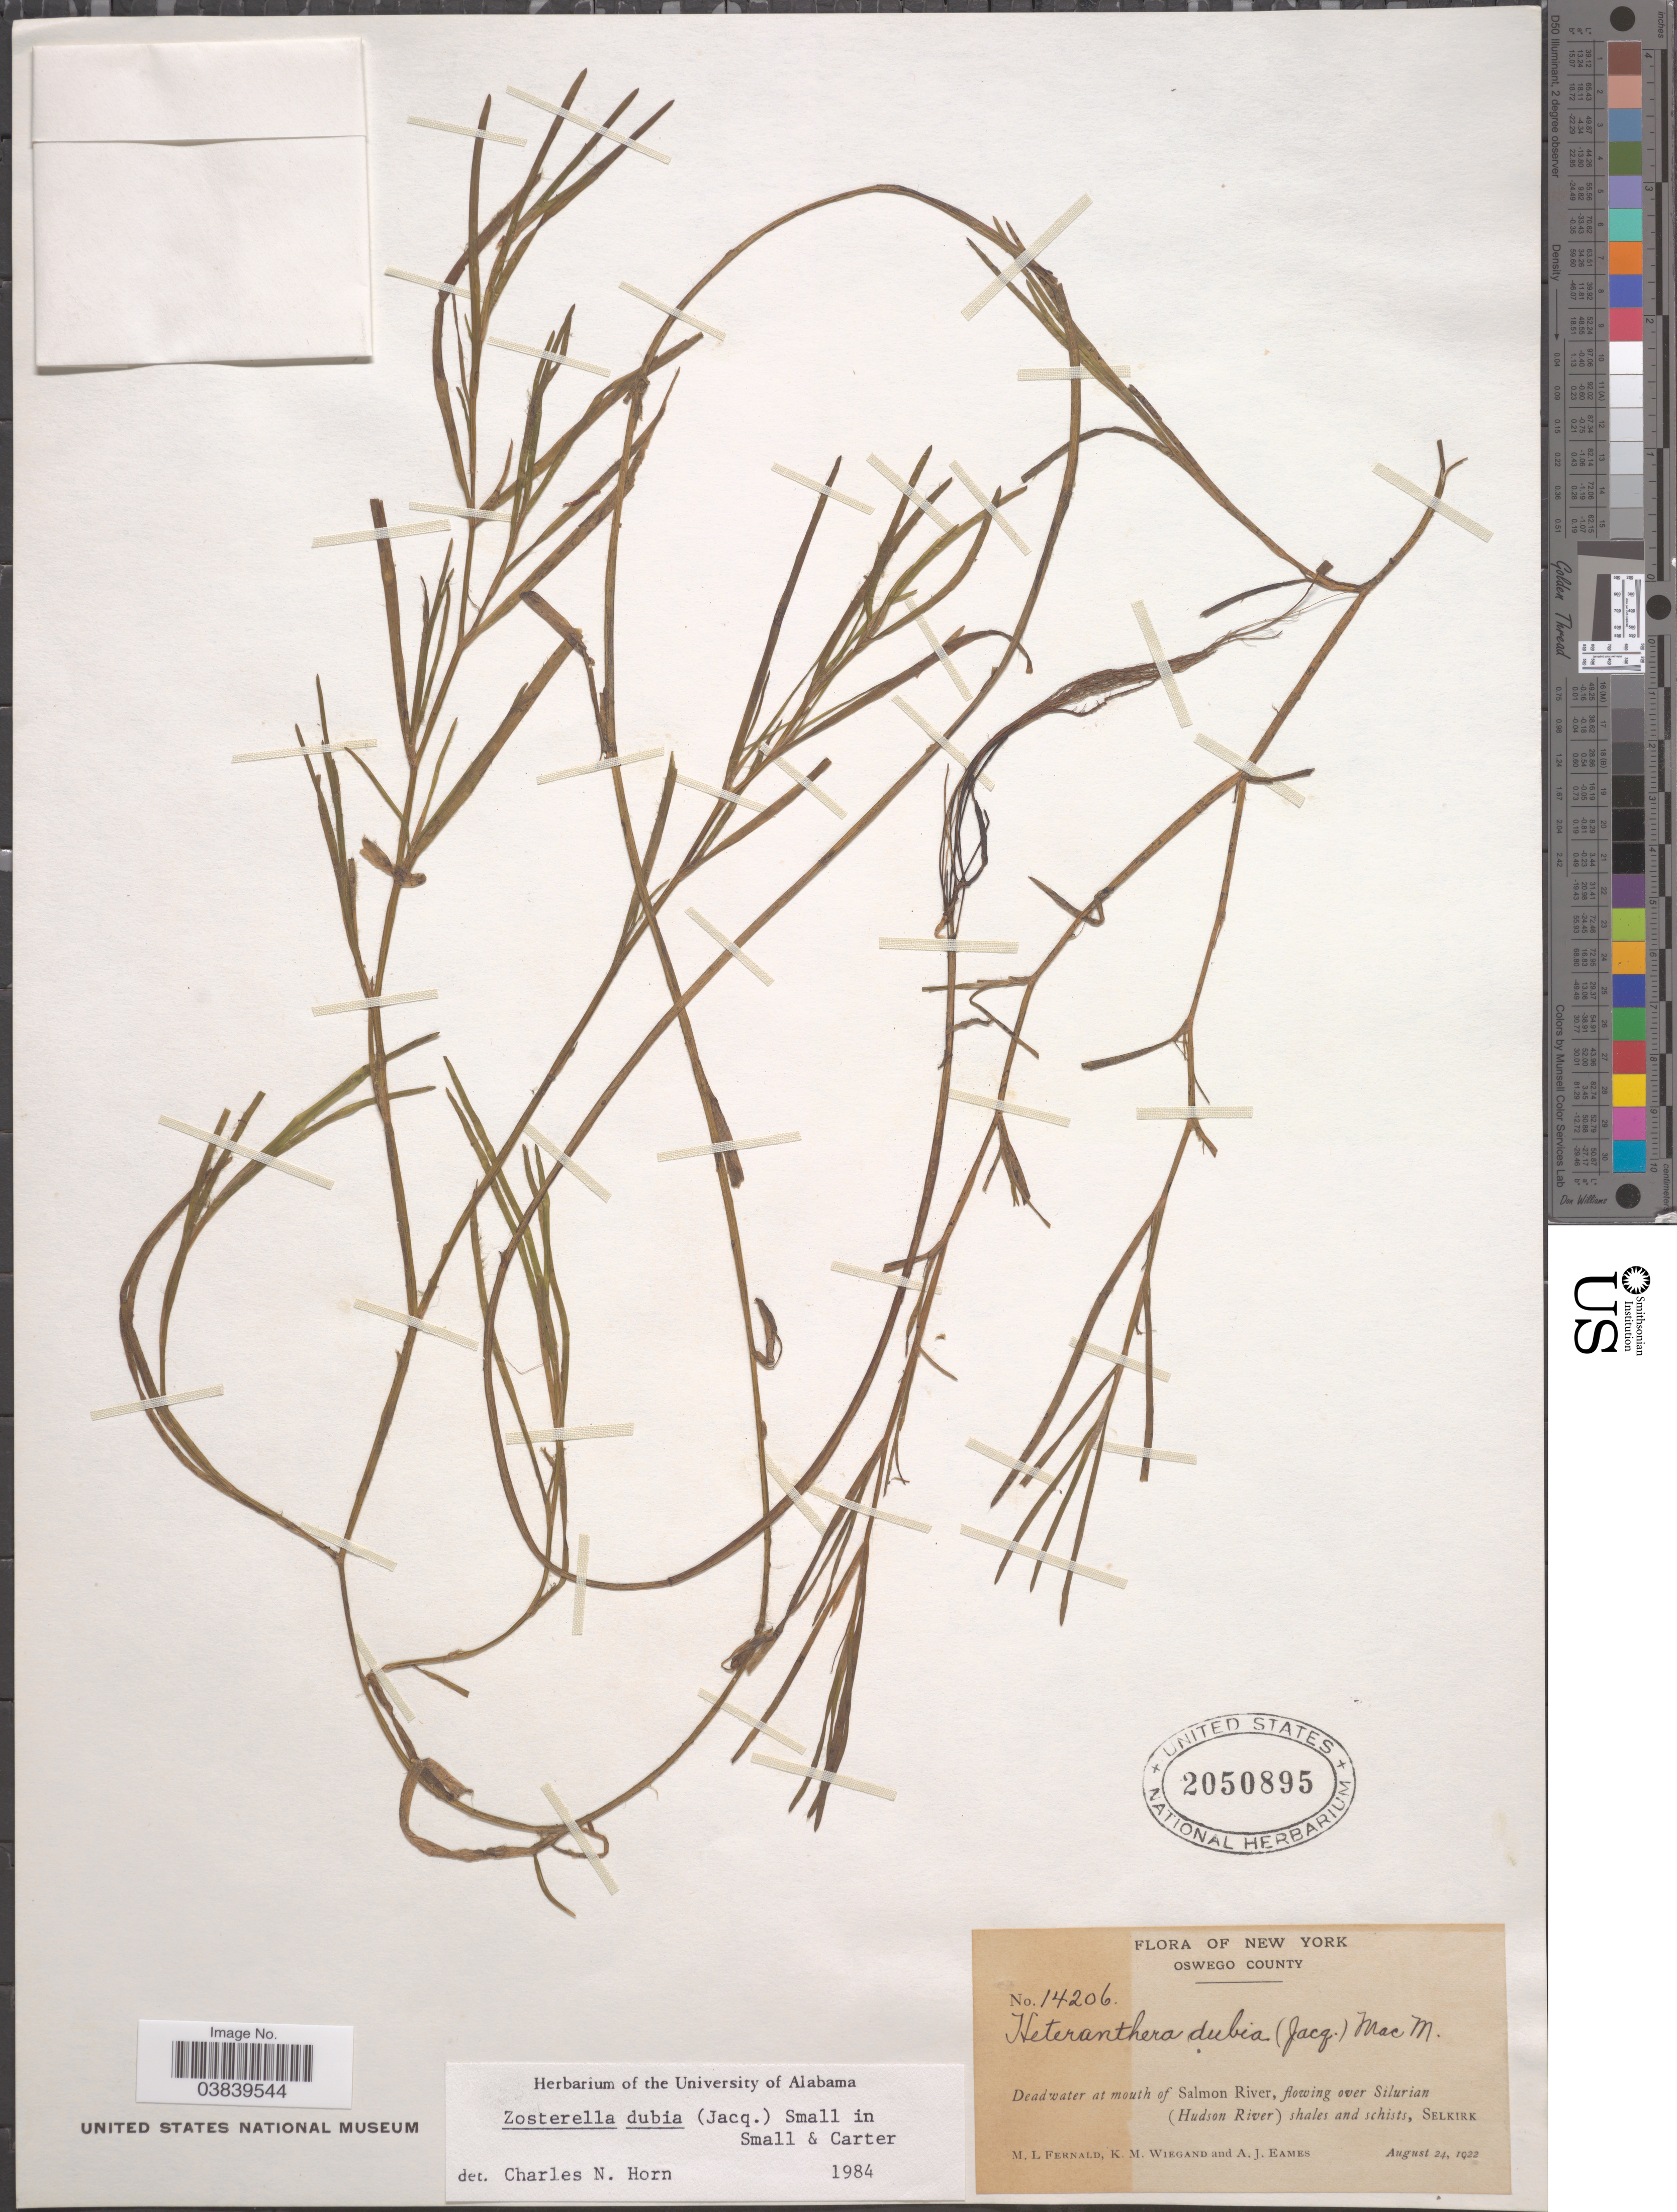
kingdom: Plantae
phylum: Tracheophyta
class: Liliopsida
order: Commelinales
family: Pontederiaceae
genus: Heteranthera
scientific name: Heteranthera dubia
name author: (Jacq.) MacMill.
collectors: M. L. Fernald, K. M. Wiegand & A. J. Eames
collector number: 14206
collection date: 1922-08-24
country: United States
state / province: New York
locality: Oswego County. At mouth of Salmon River, flowing over Silurian (Hudson River) shales and schists, Selkirk.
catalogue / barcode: US 2050895